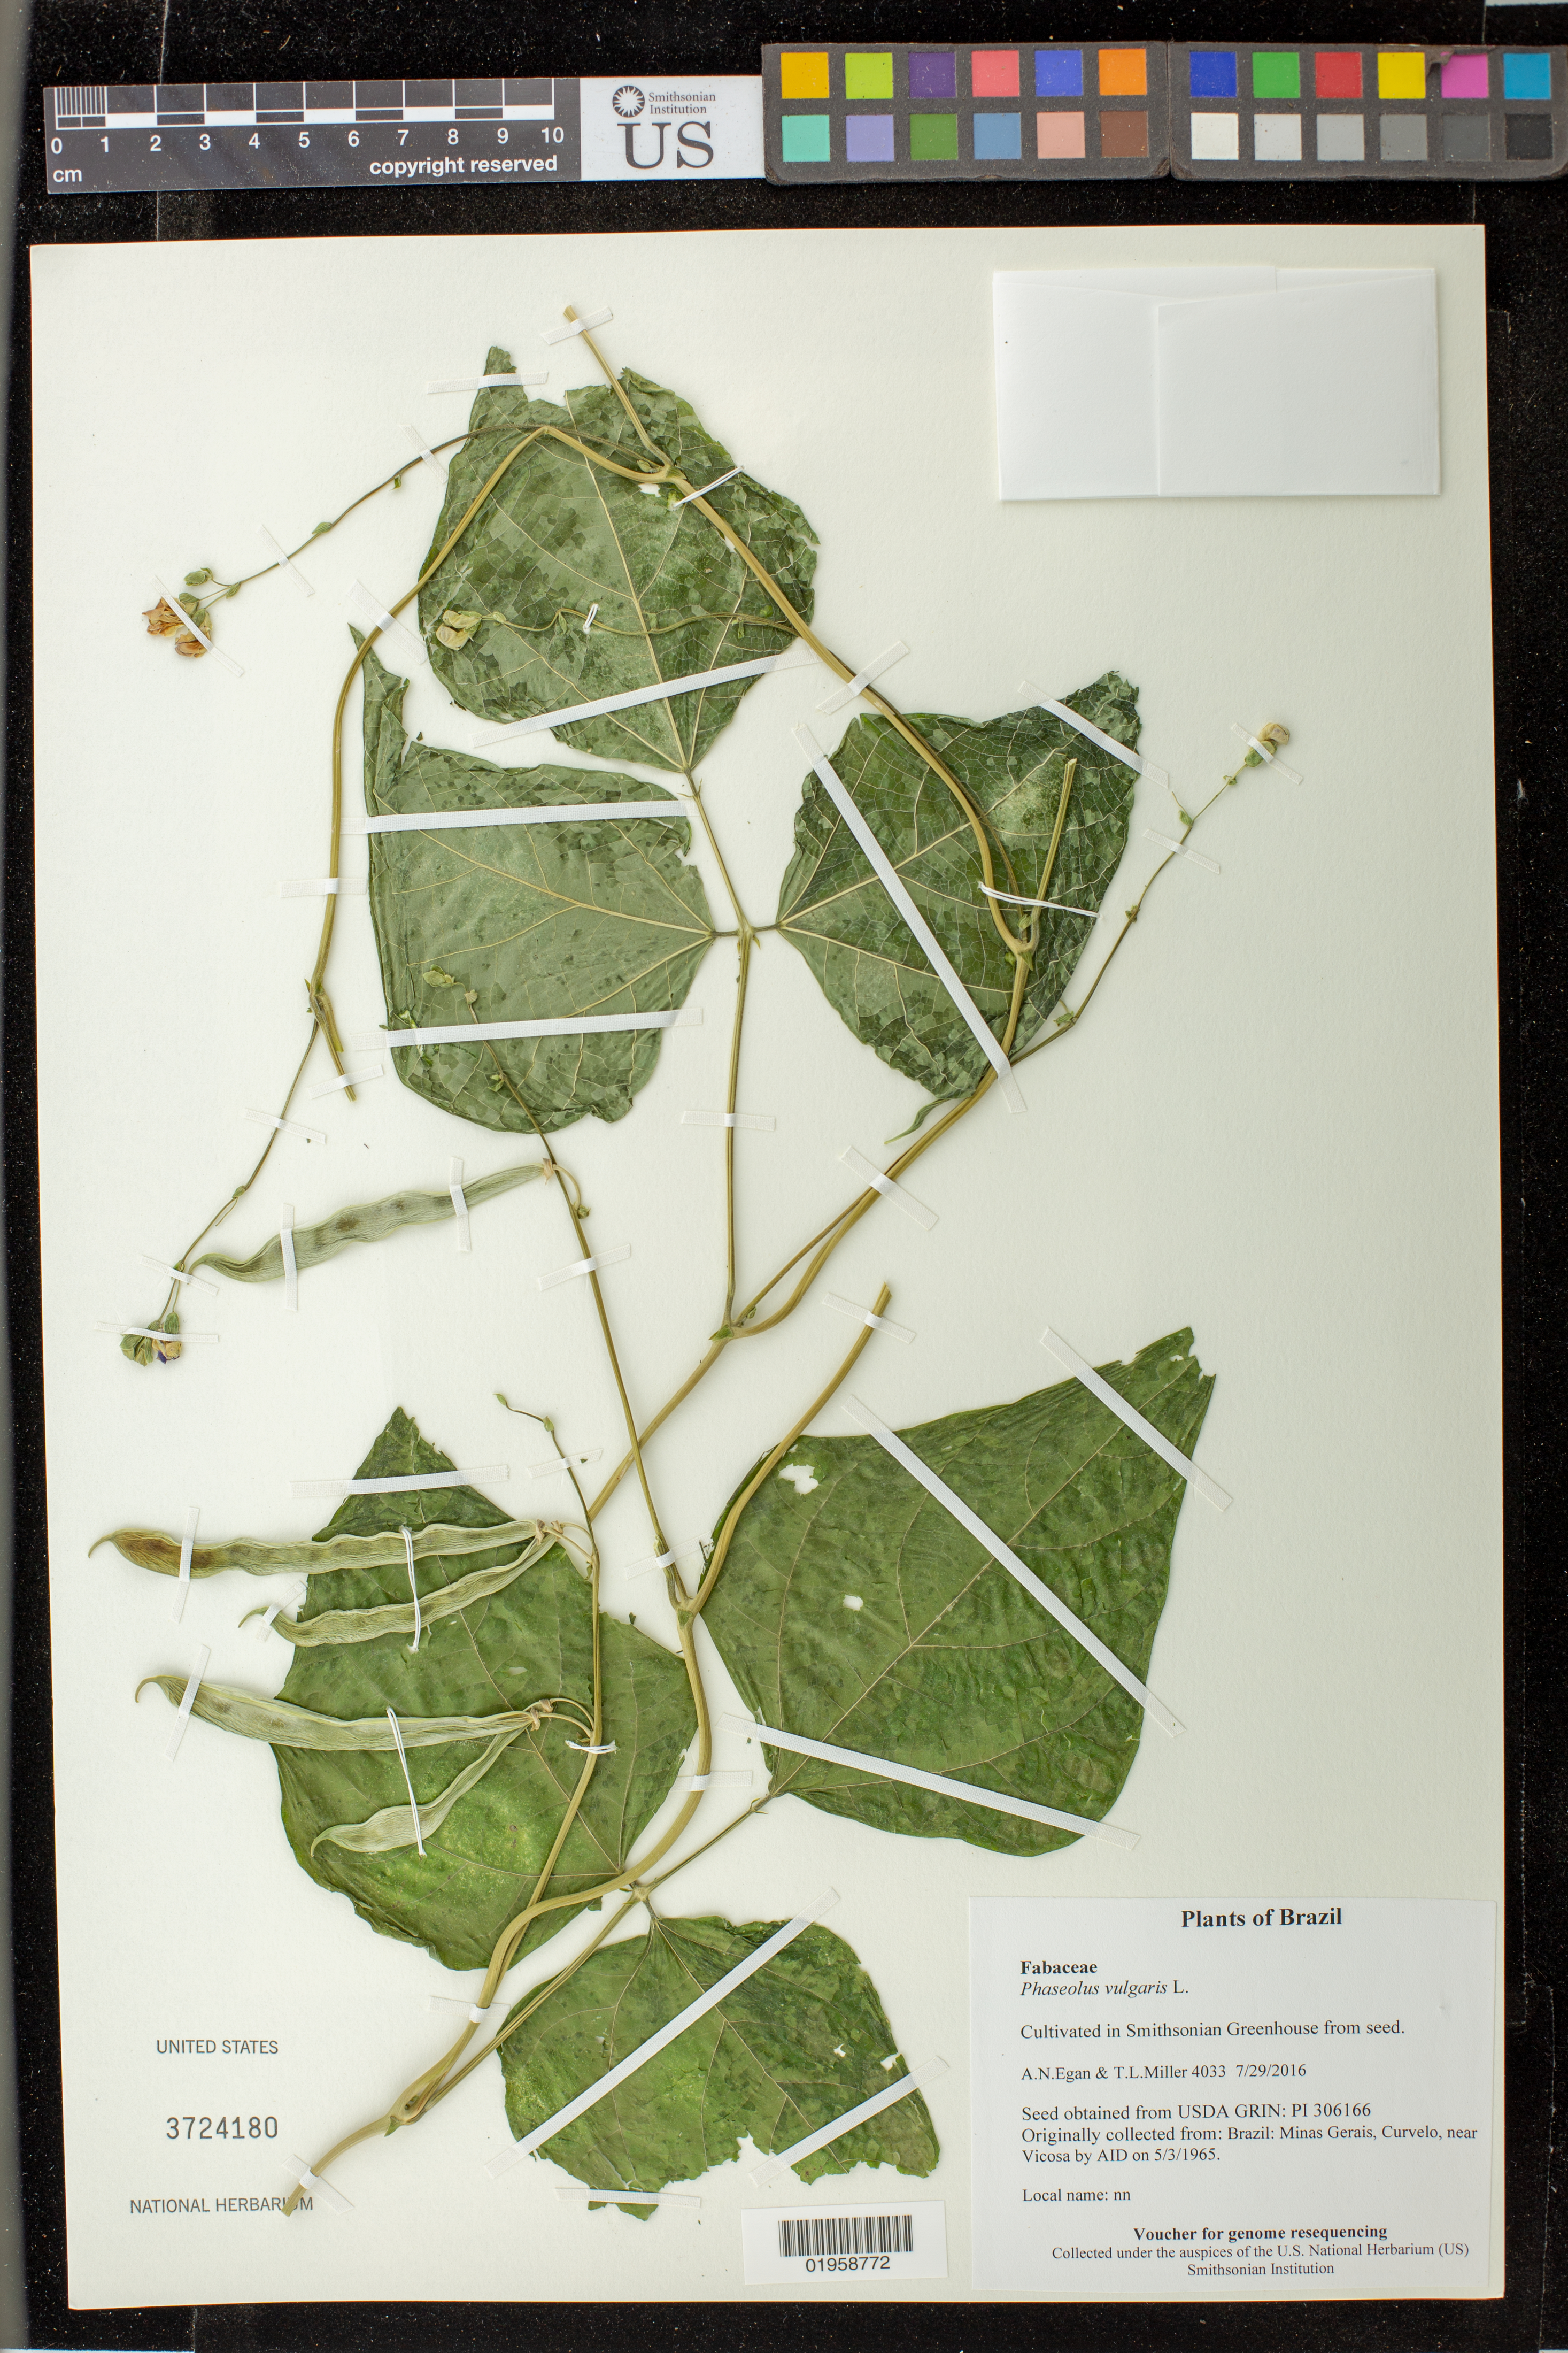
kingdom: Plantae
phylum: Tracheophyta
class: Magnoliopsida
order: Fabales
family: Fabaceae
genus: Phaseolus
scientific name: Phaseolus vulgaris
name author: L.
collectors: A. N. Egan & T. L. Miller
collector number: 4033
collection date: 2016-07-29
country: United States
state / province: Maryland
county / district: Prince George's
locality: Smithsonian's Museum Support Ctr; 4210 Suitland Pkwy., NMNH Botany Research Greenhouses. Suitland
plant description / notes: Originally collected in Brazil, Minas Gerais, Curvelo, near Vicosa on 1965-05-03. Collected by AID; Grown from seed acquired from the USDA's GRIN seed bank.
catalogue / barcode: US 3724180